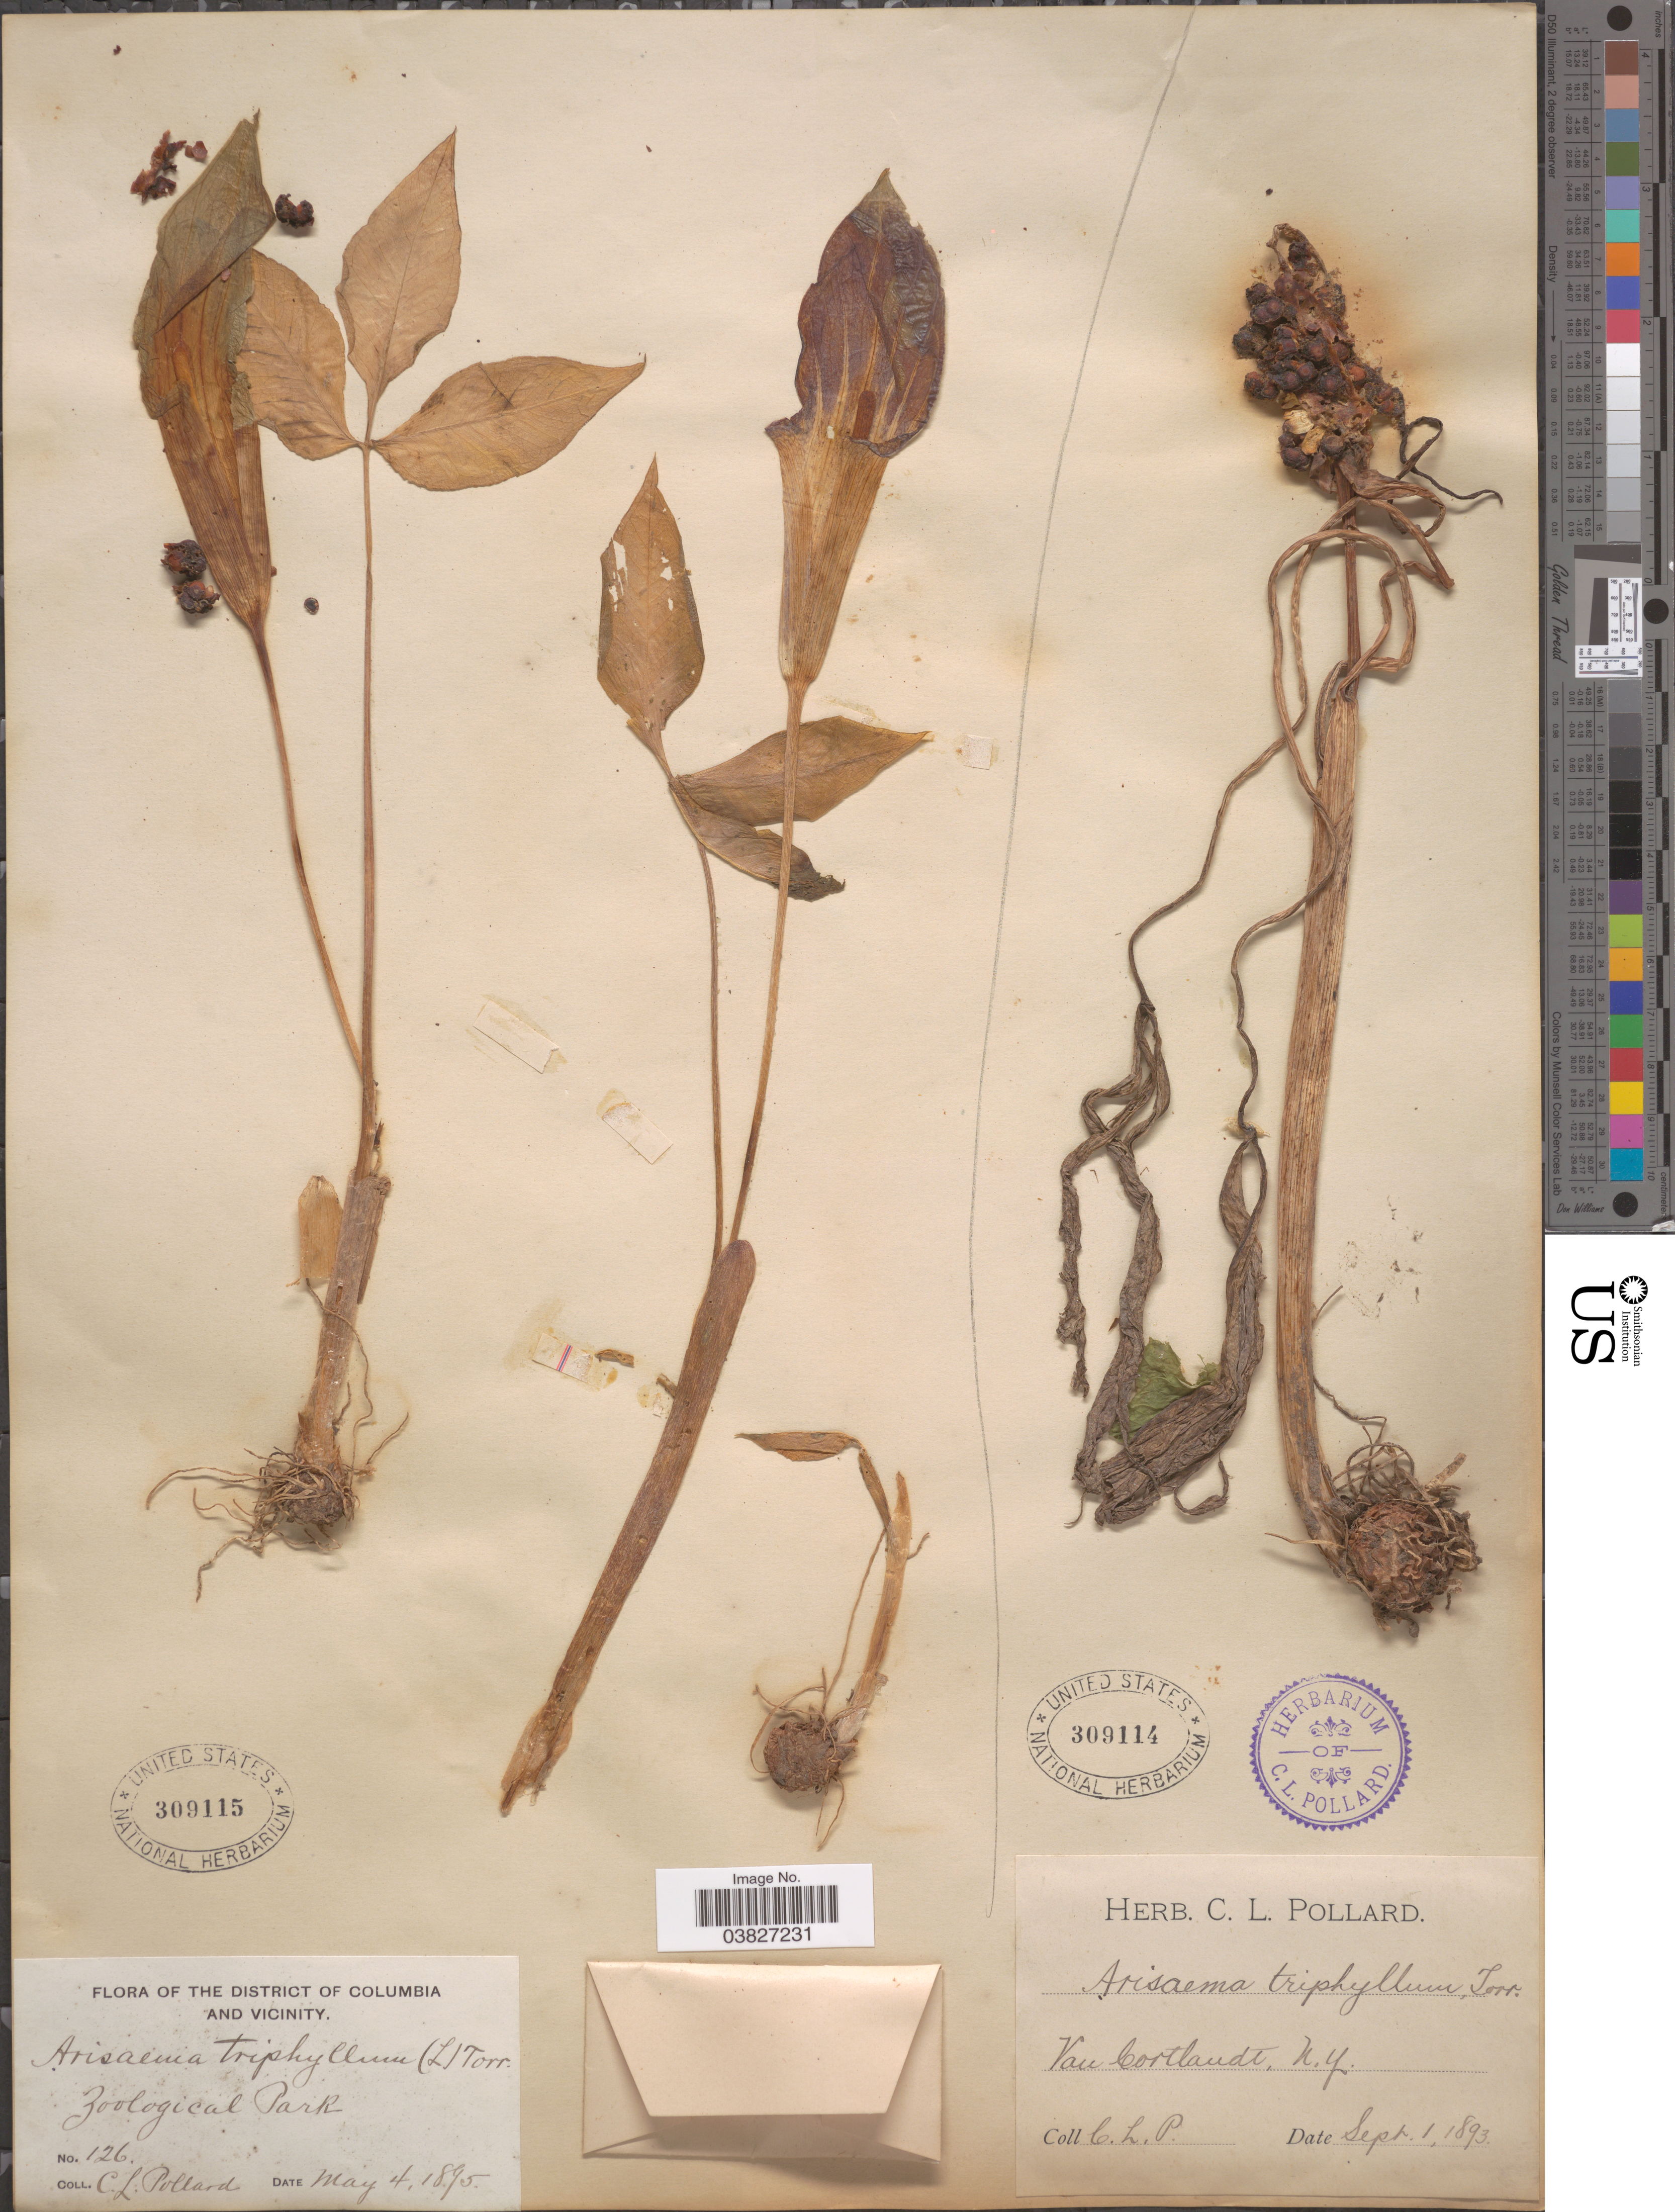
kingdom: Plantae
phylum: Tracheophyta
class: Liliopsida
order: Alismatales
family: Araceae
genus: Arisaema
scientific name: Arisaema triphyllum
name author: (L.) Schott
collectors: C. L. Pollard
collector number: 126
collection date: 1895-05-04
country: United States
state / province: District of Columbia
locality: The District of Columbia and vicinity. Zoological Park.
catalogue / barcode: US 309115